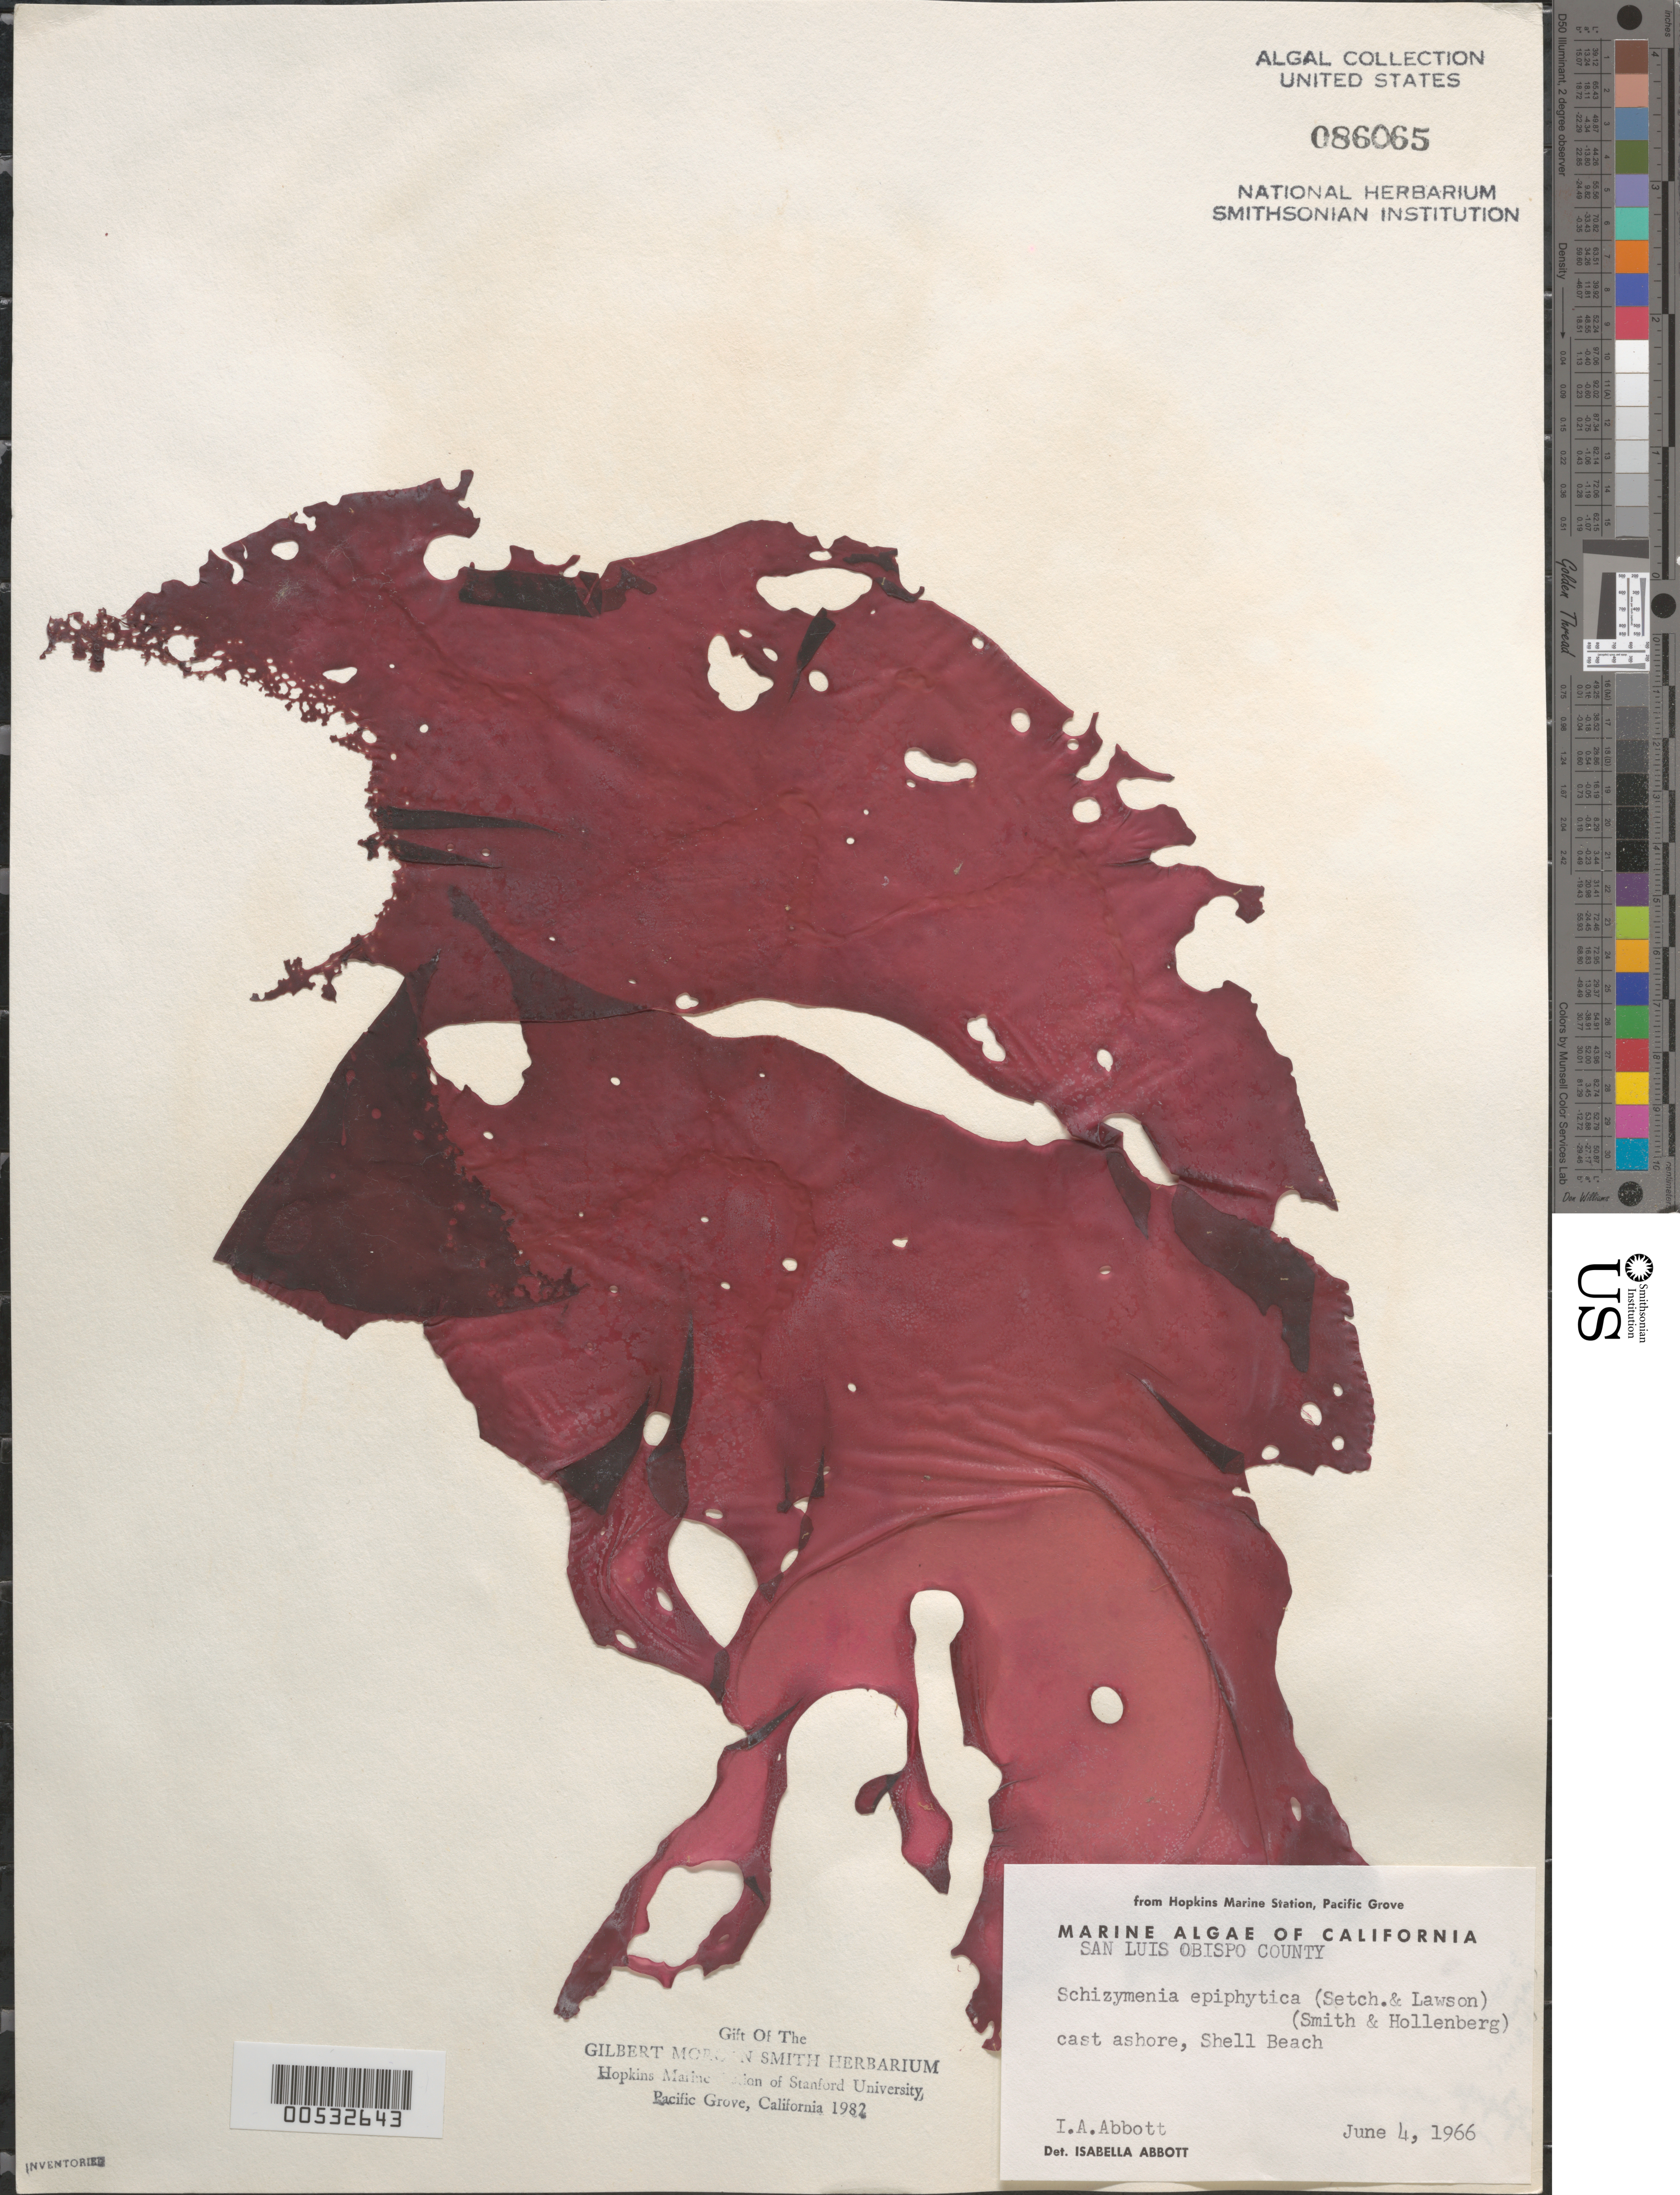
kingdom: Plantae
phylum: Rhodophyta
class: Florideophyceae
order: Gigartinales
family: Furcellariaceae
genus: Peyssonneliopsis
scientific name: Peyssonneliopsis epiphytica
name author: Setch. & G.W. Lawson in Setch.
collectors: I. A. Abbott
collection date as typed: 04 Jun 1966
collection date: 1966-06-04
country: United States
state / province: California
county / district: San Luis Obispo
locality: Shell Beach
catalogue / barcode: US 86065